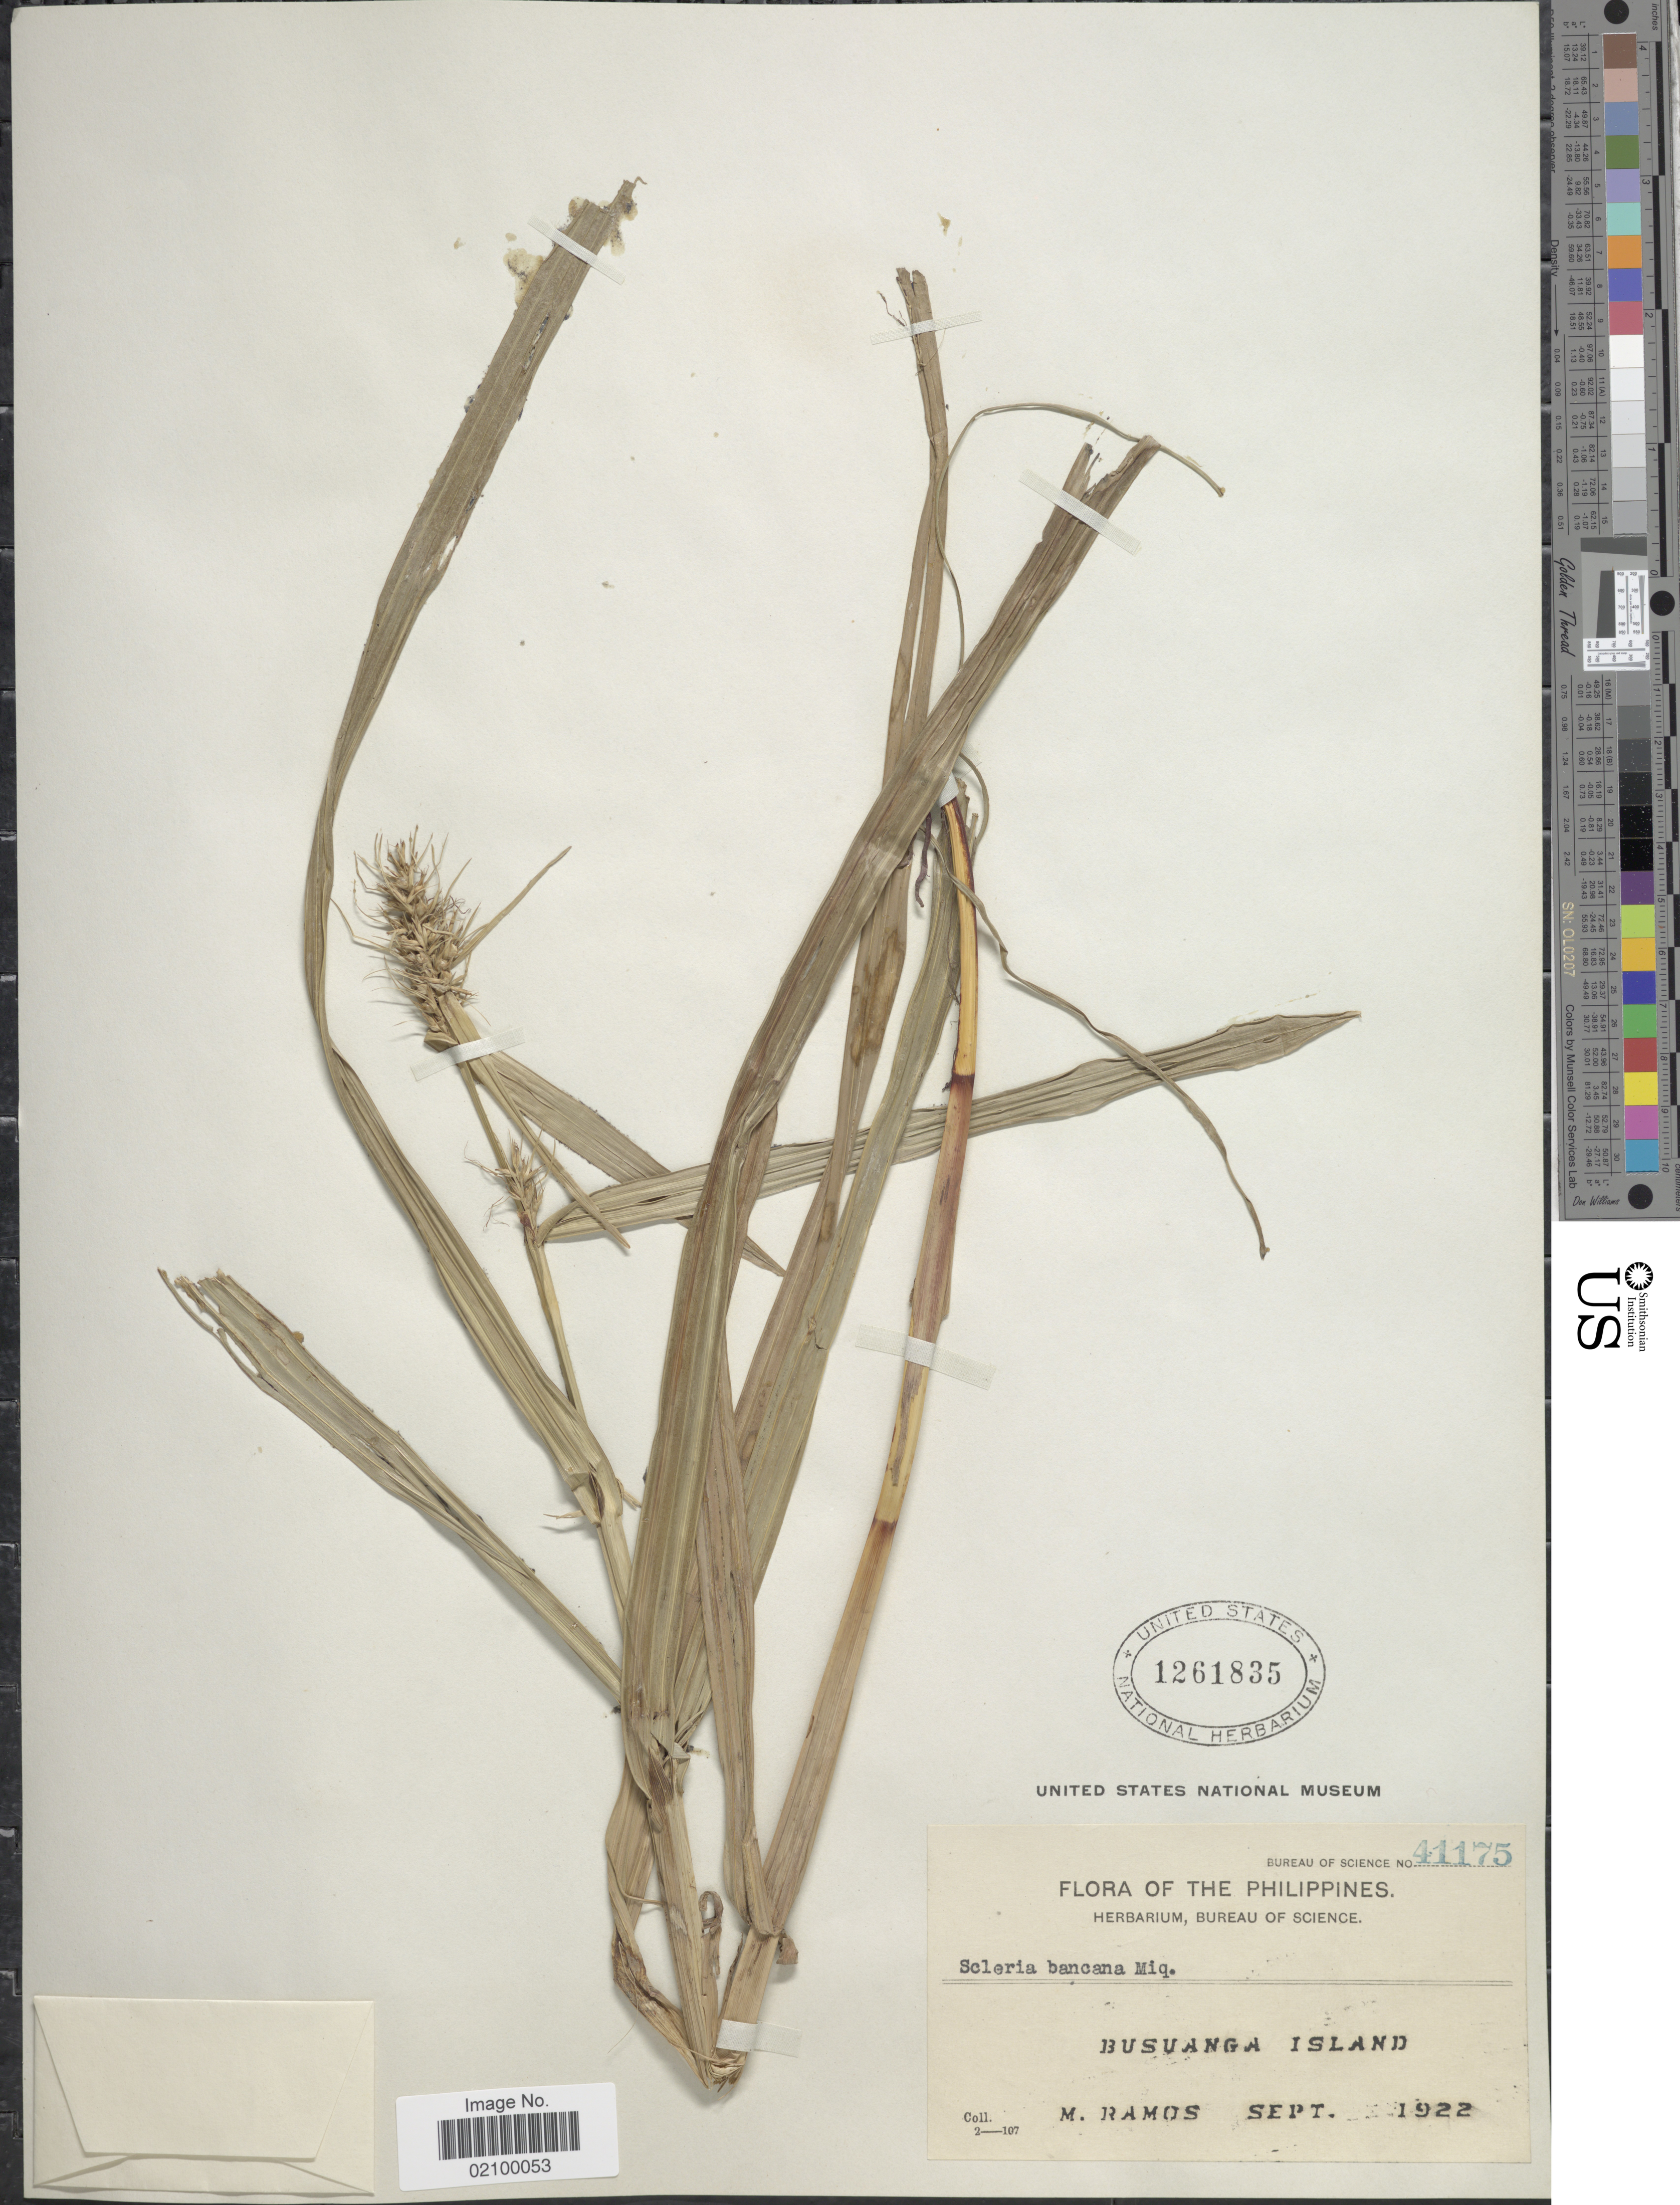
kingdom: Plantae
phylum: Tracheophyta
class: Liliopsida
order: Poales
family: Cyperaceae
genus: Scleria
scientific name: Scleria bancana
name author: Miq.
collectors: M. Ramos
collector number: Bureau of Science 41175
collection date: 1922-09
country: Philippines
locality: Busuanga Island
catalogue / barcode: US 1261835